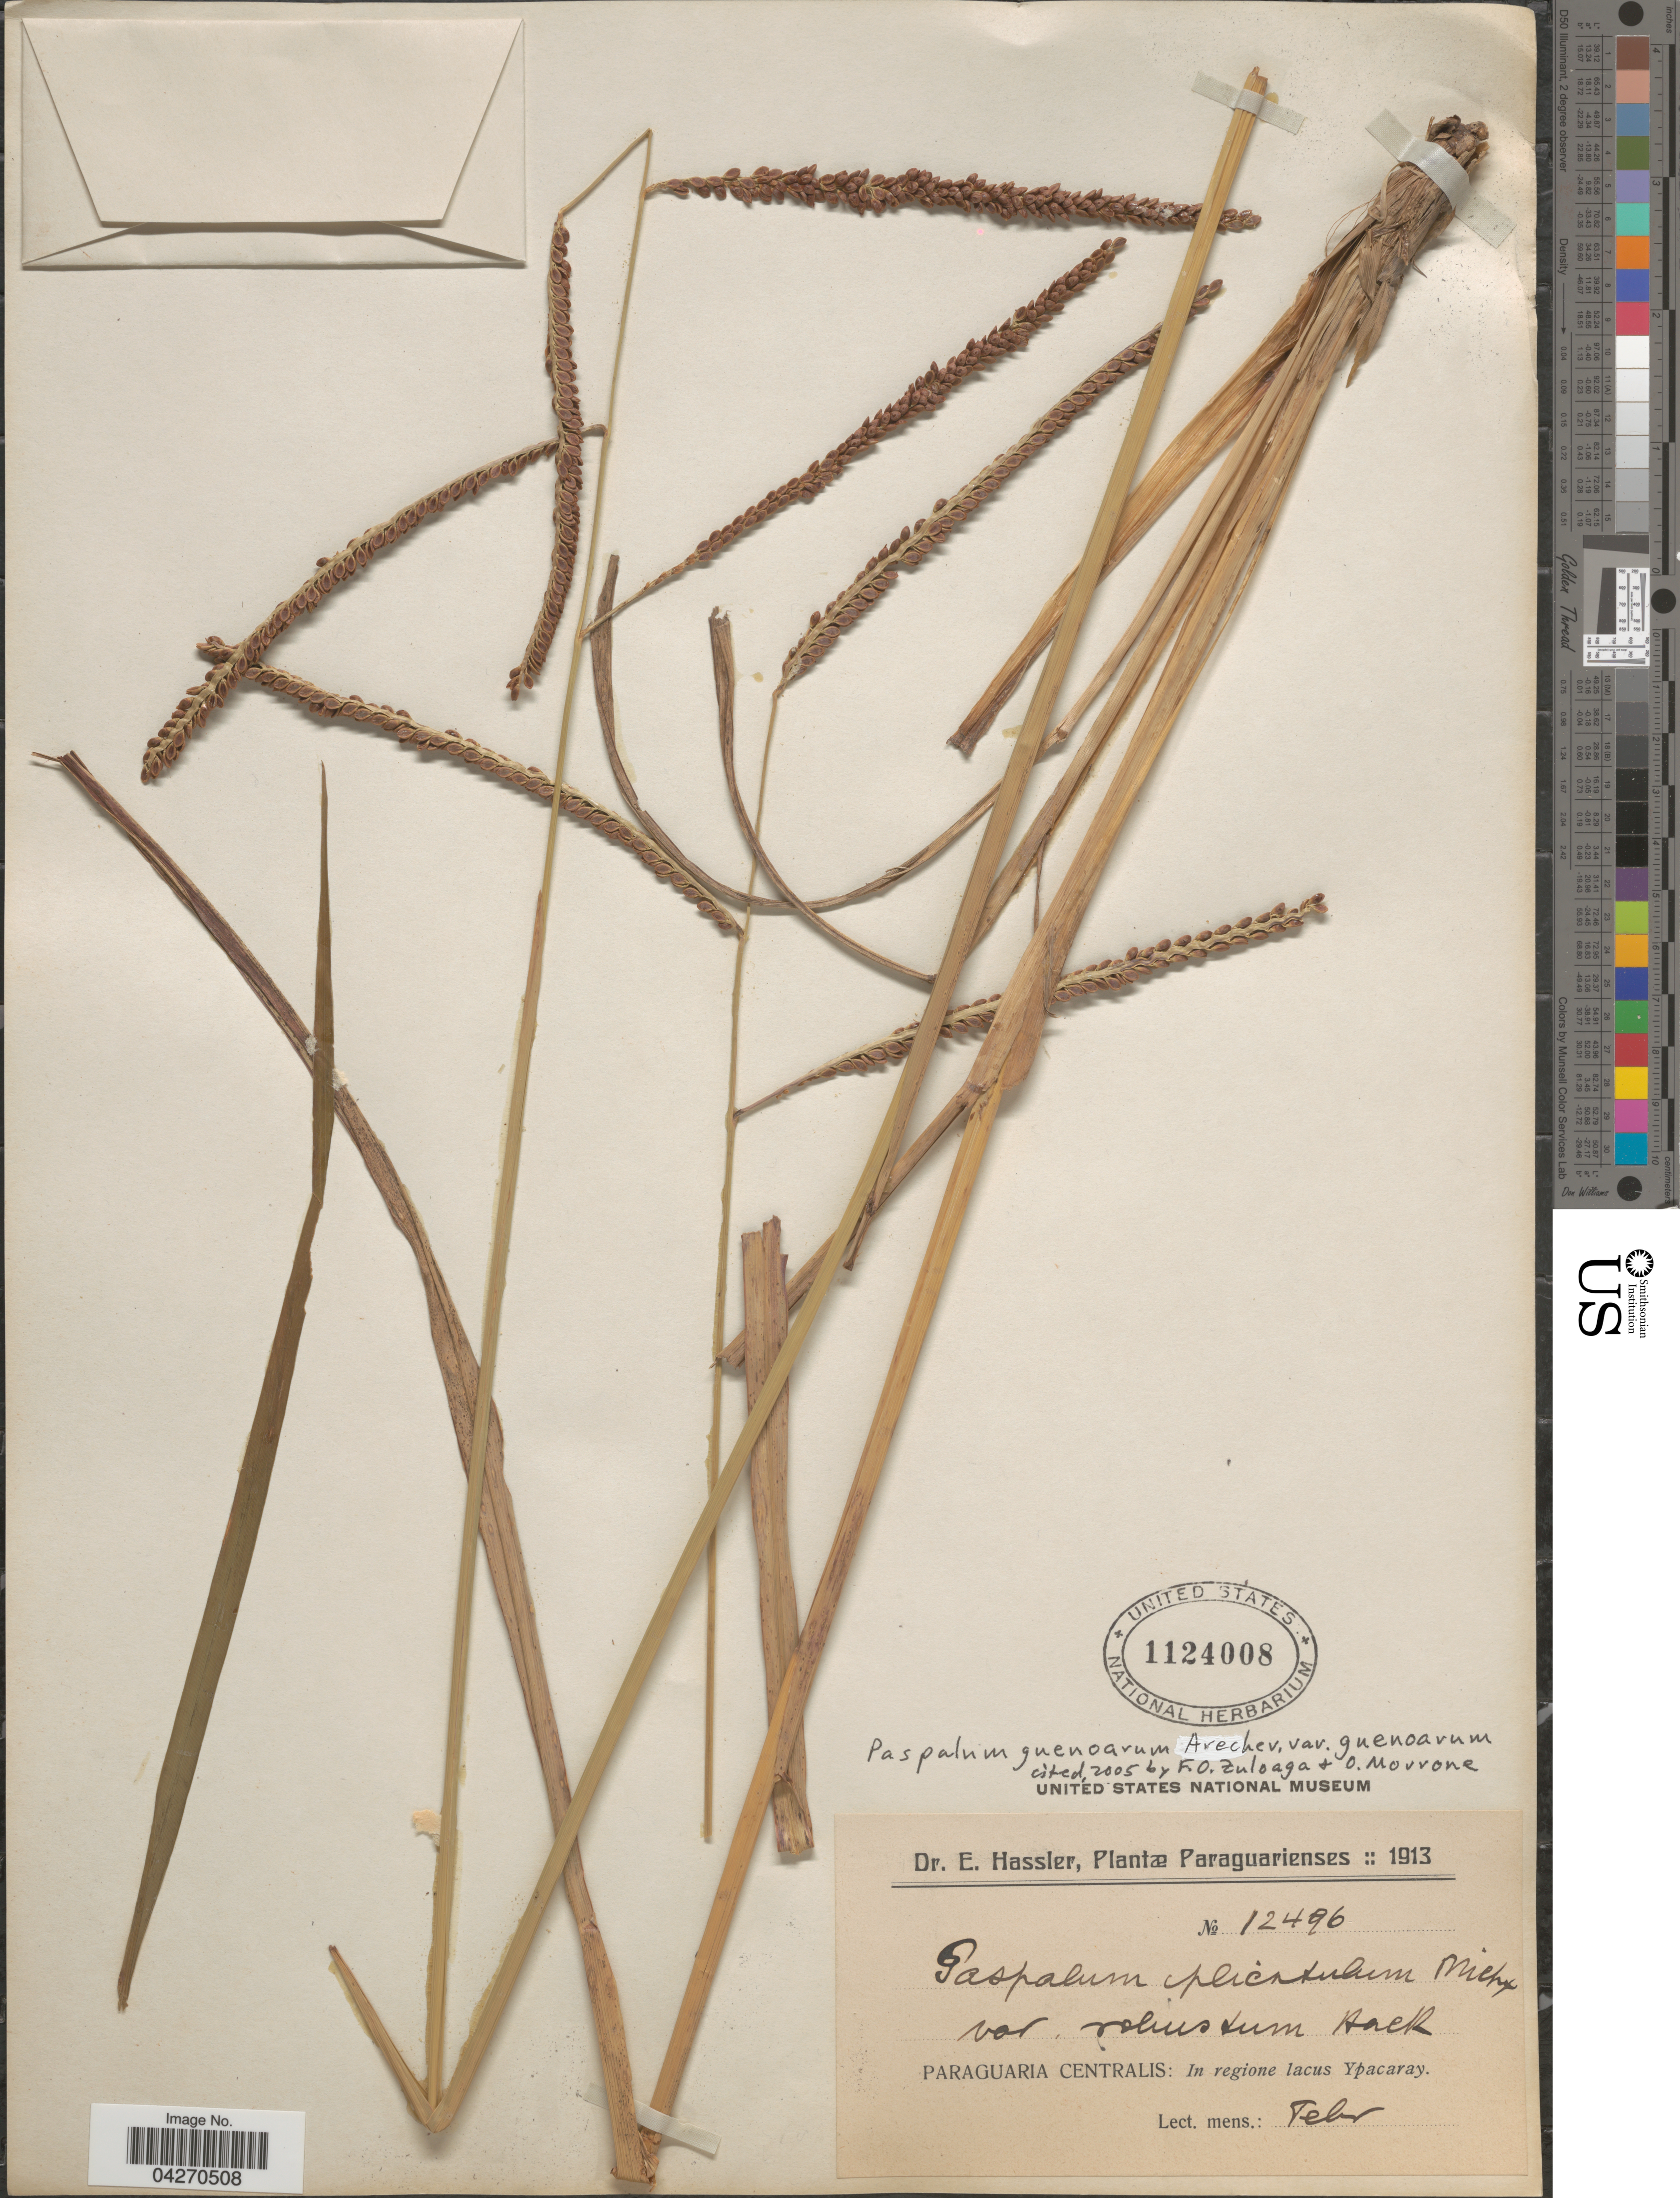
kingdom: Plantae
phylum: Tracheophyta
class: Liliopsida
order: Poales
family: Poaceae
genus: Paspalum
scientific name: Paspalum guenoarum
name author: Arechav.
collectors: E. Hassler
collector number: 12496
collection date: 1913-02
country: Paraguay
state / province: Paraguari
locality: Paraguaria Centralis: In regione lacus Ypacaray.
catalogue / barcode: US 1124008